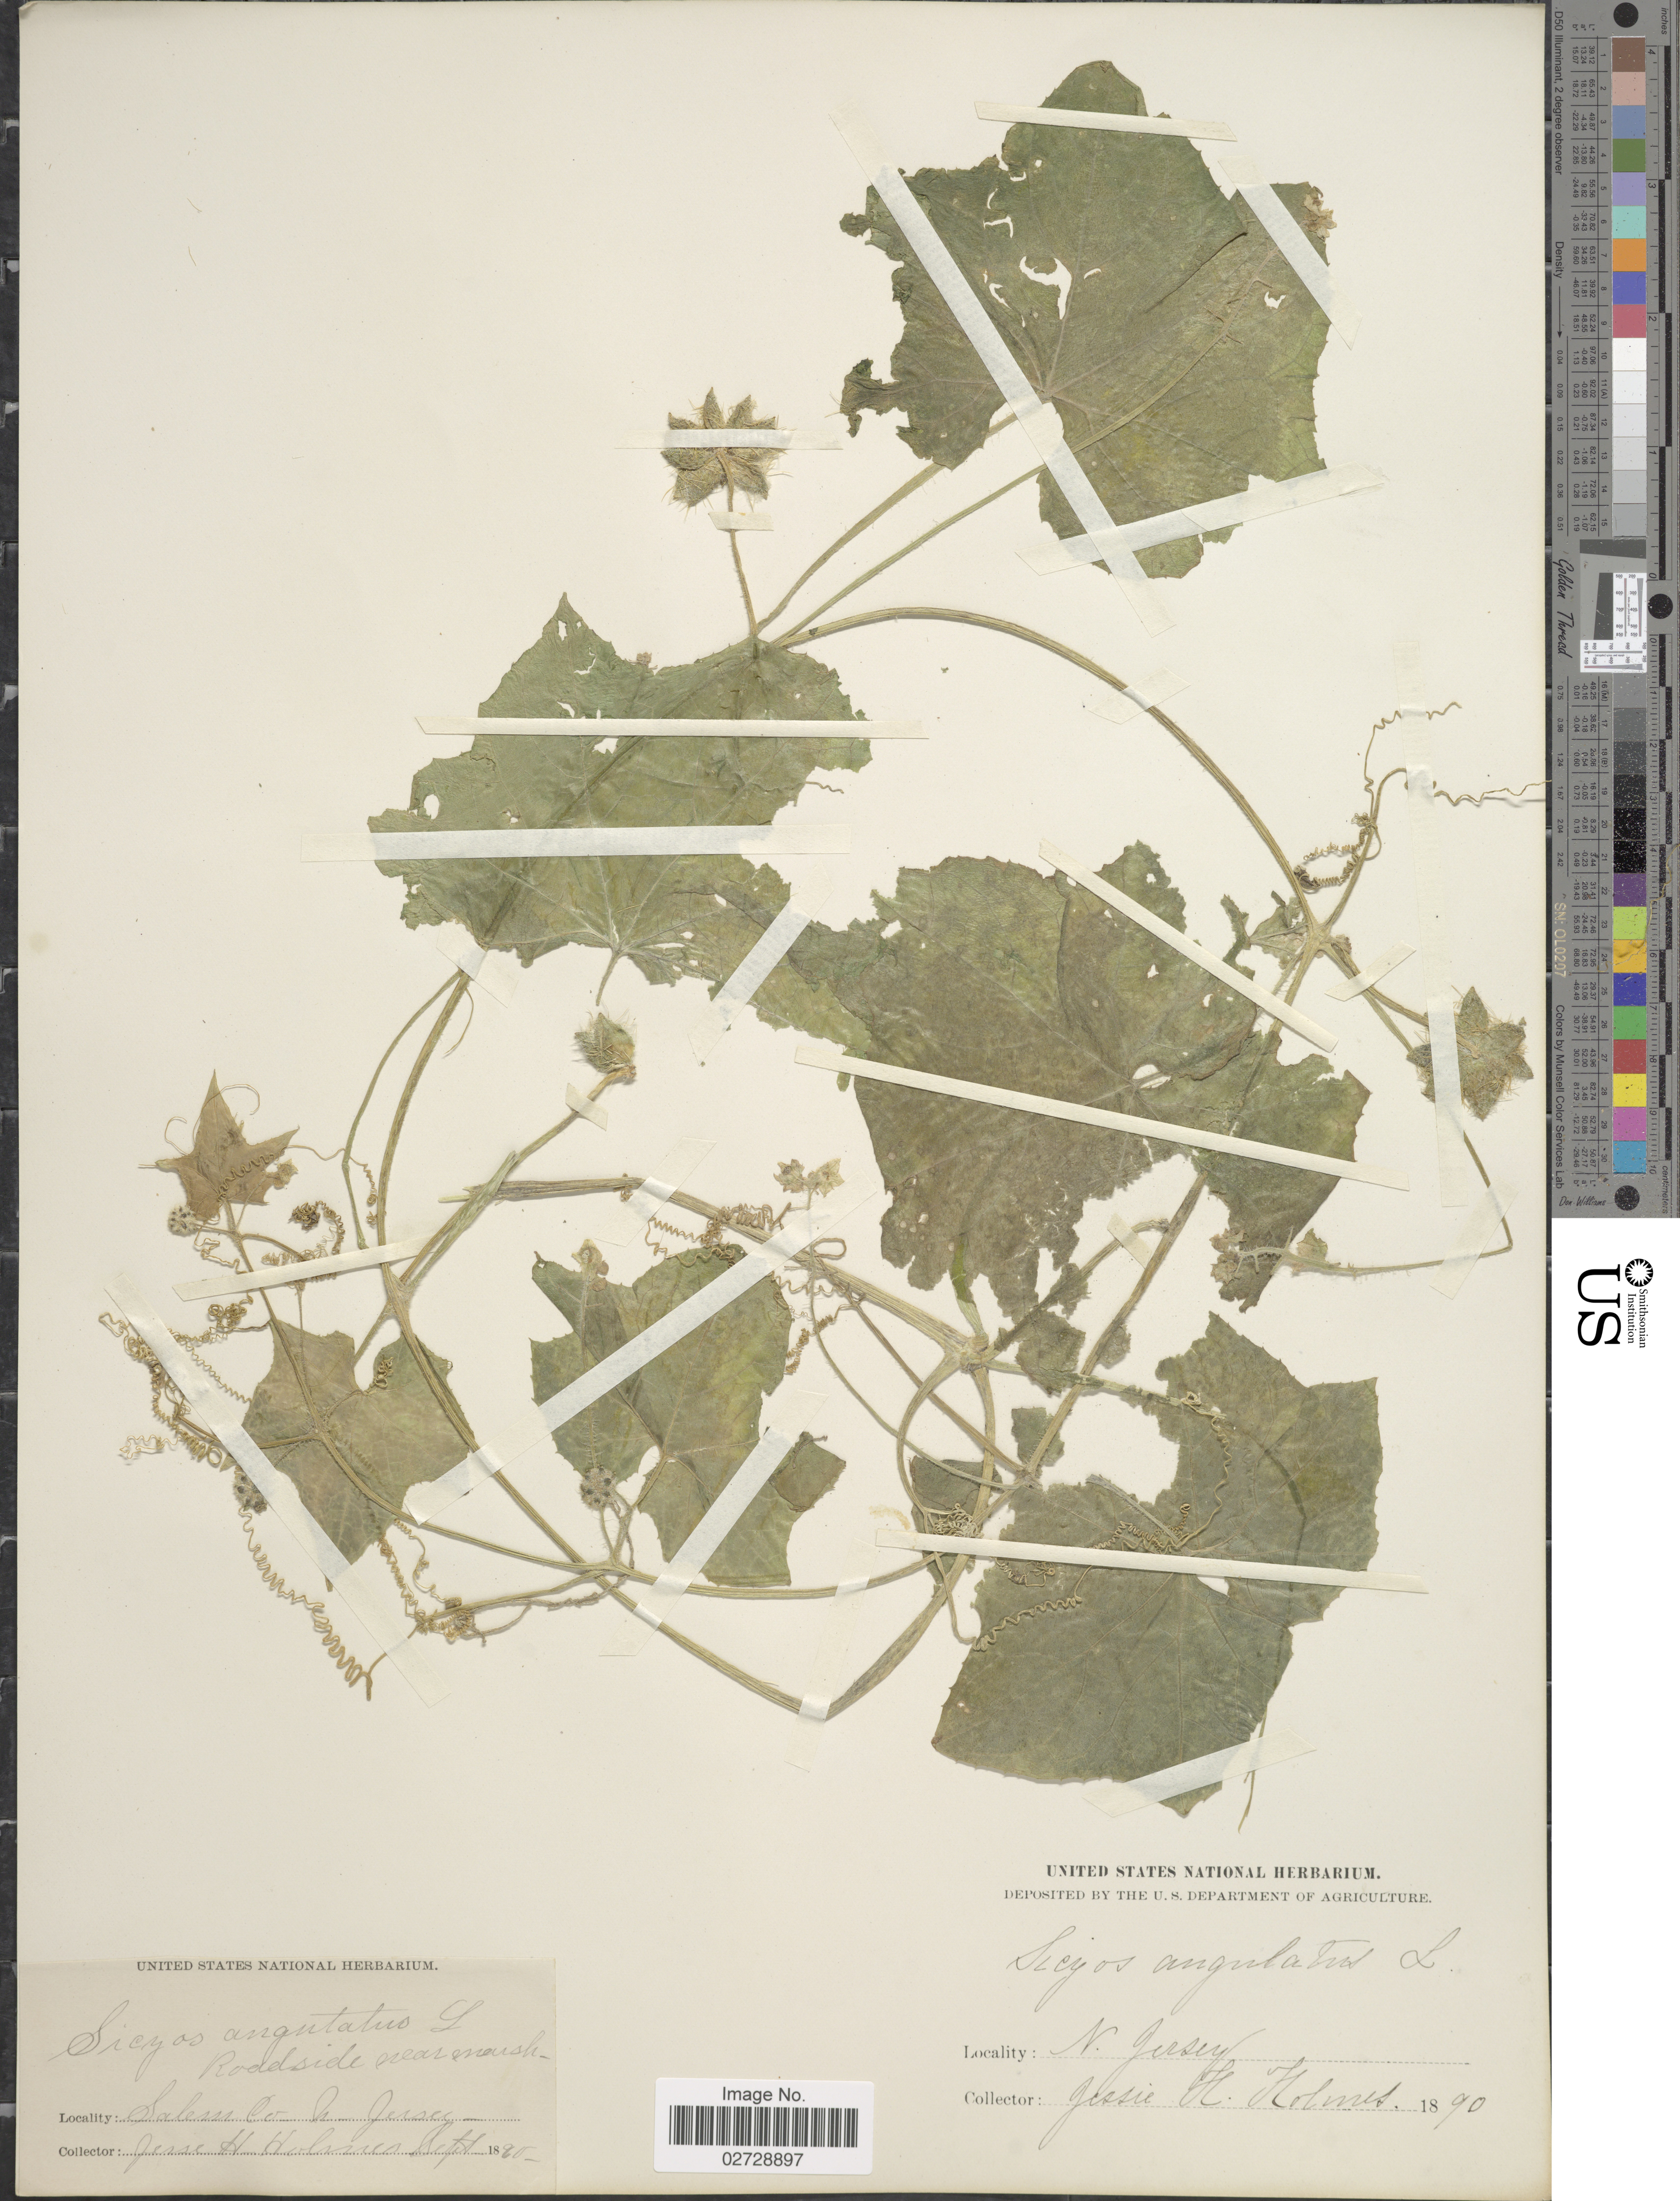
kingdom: Plantae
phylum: Tracheophyta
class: Magnoliopsida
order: Cucurbitales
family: Cucurbitaceae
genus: Sicyos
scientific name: Sicyos angulatus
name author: L.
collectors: J. Holmes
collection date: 1890-09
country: United States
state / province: New Jersey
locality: Salem Co